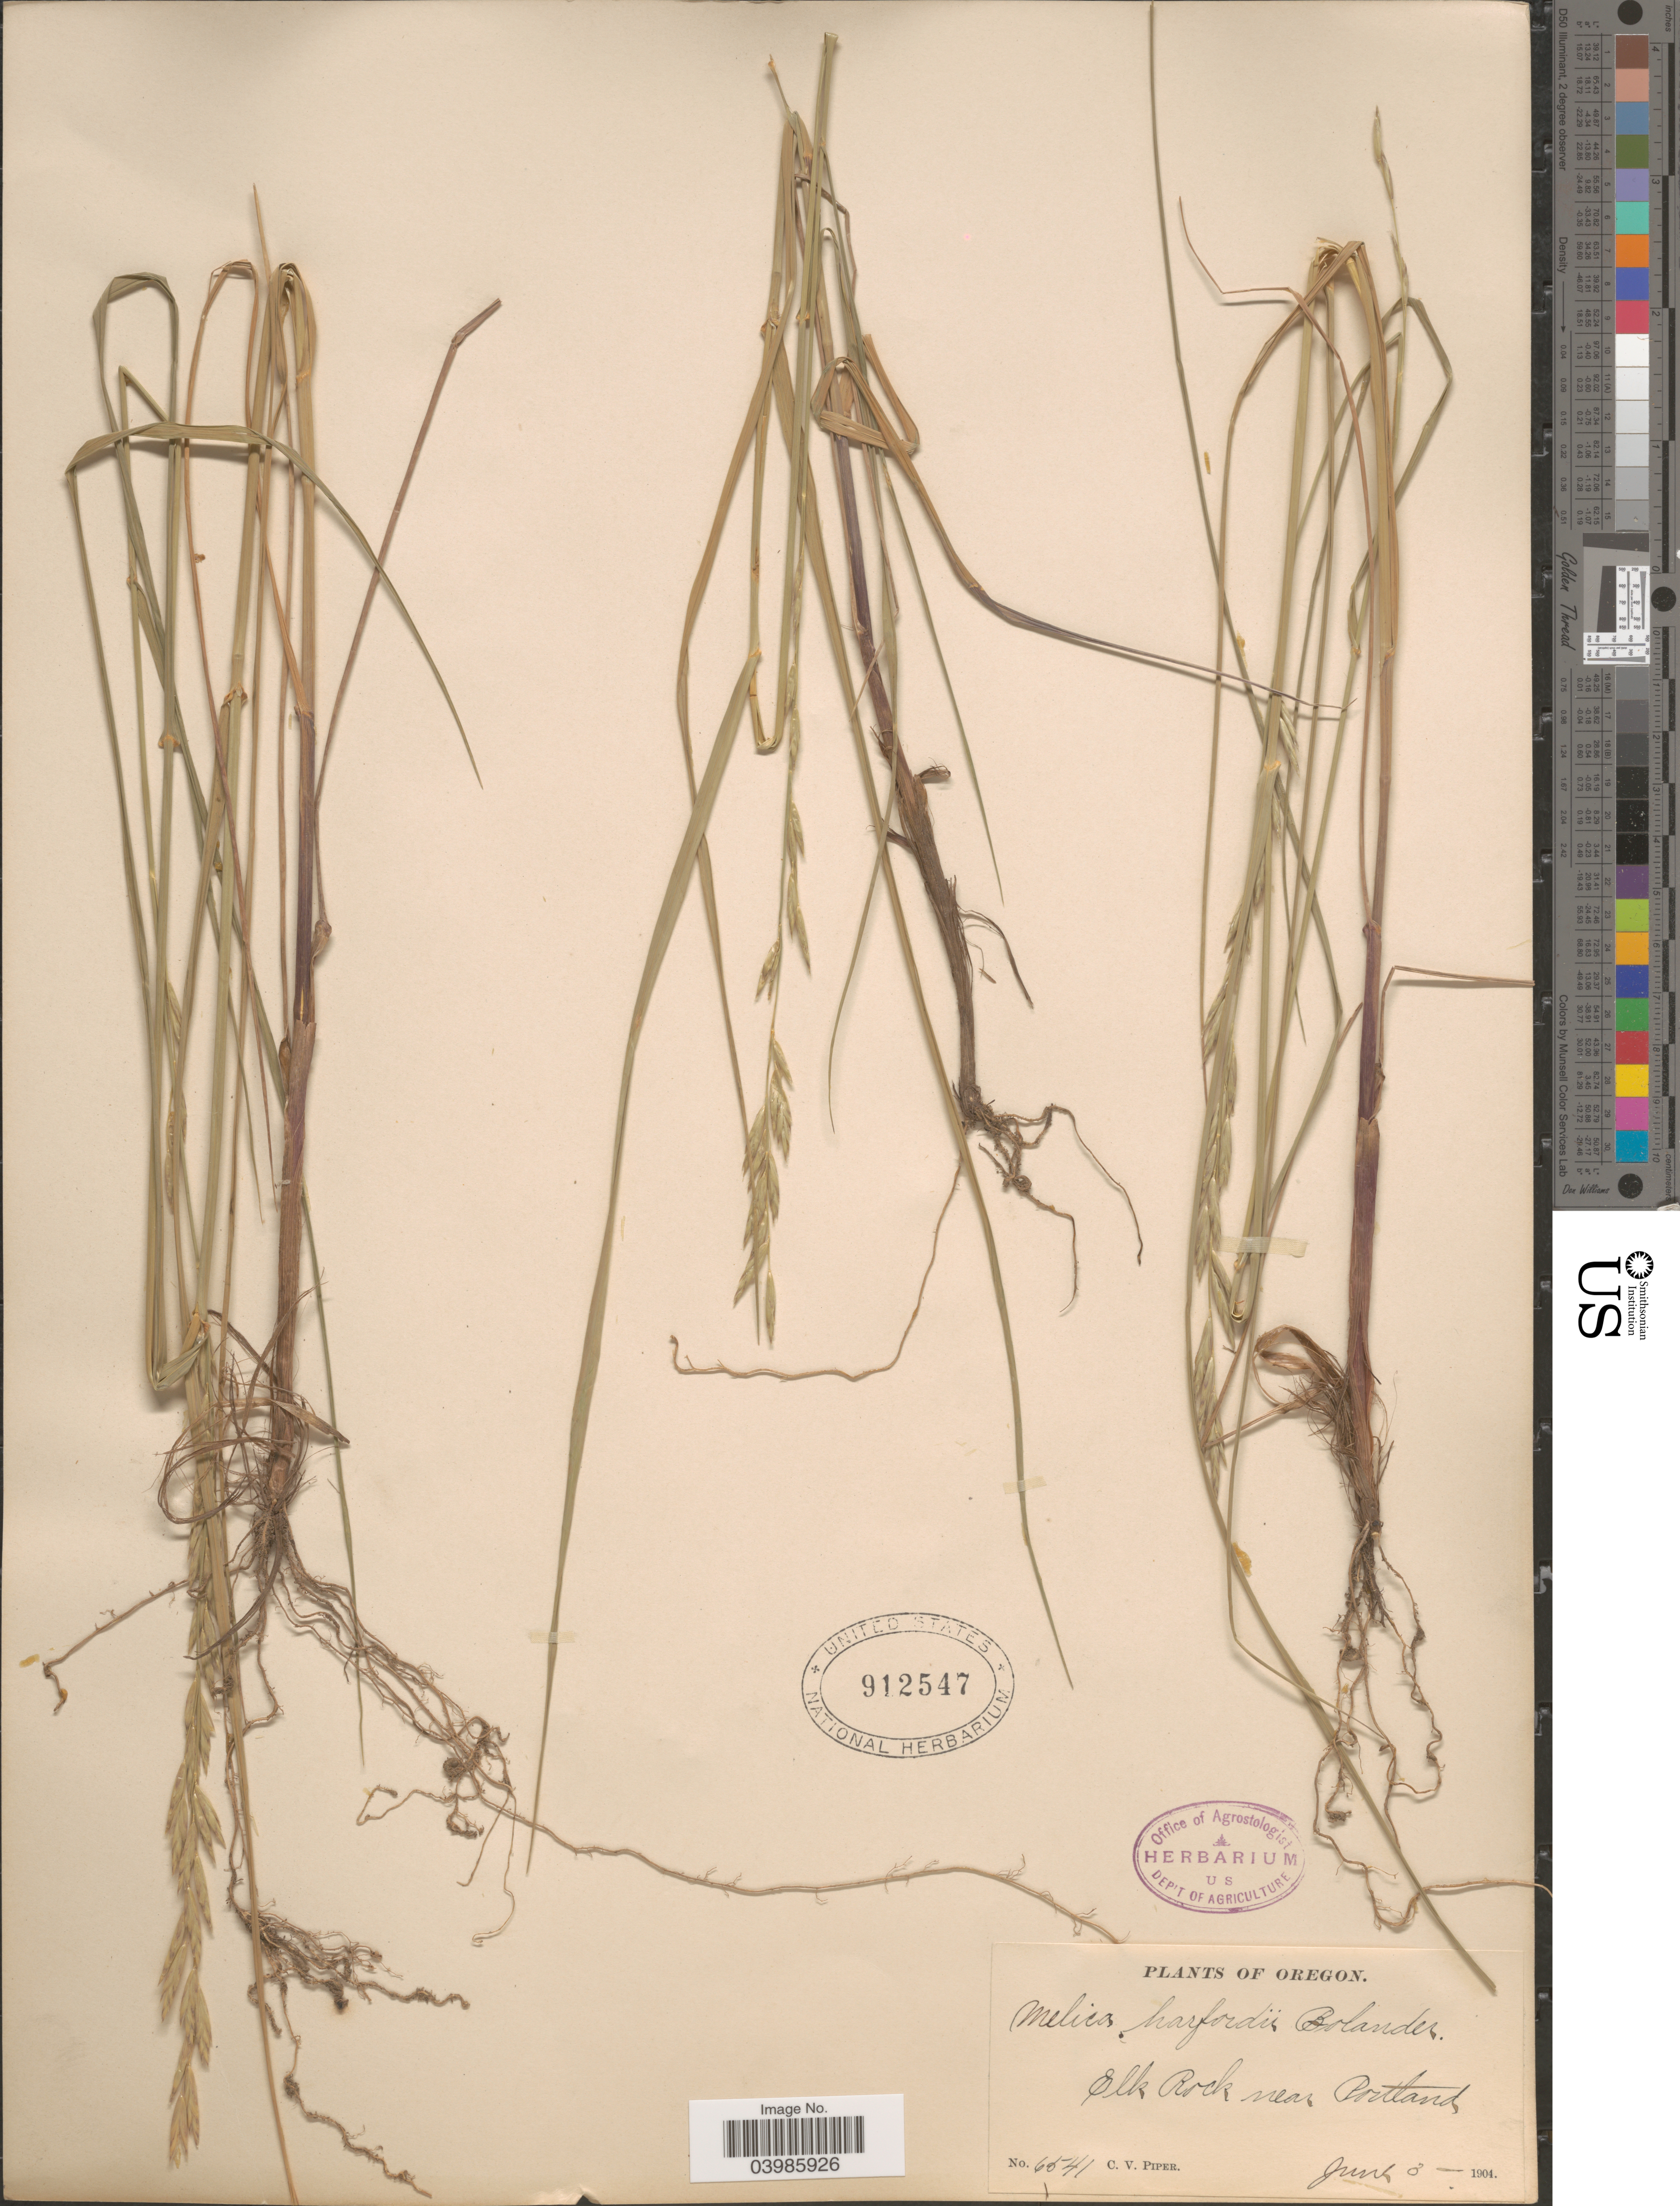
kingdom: Plantae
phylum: Tracheophyta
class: Liliopsida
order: Poales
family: Poaceae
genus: Melica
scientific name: Melica harfordii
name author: Bol.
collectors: C. V. Piper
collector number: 6541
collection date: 1904-06-03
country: United States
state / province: Oregon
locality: Elk Rock near Portland.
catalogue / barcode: US 912547